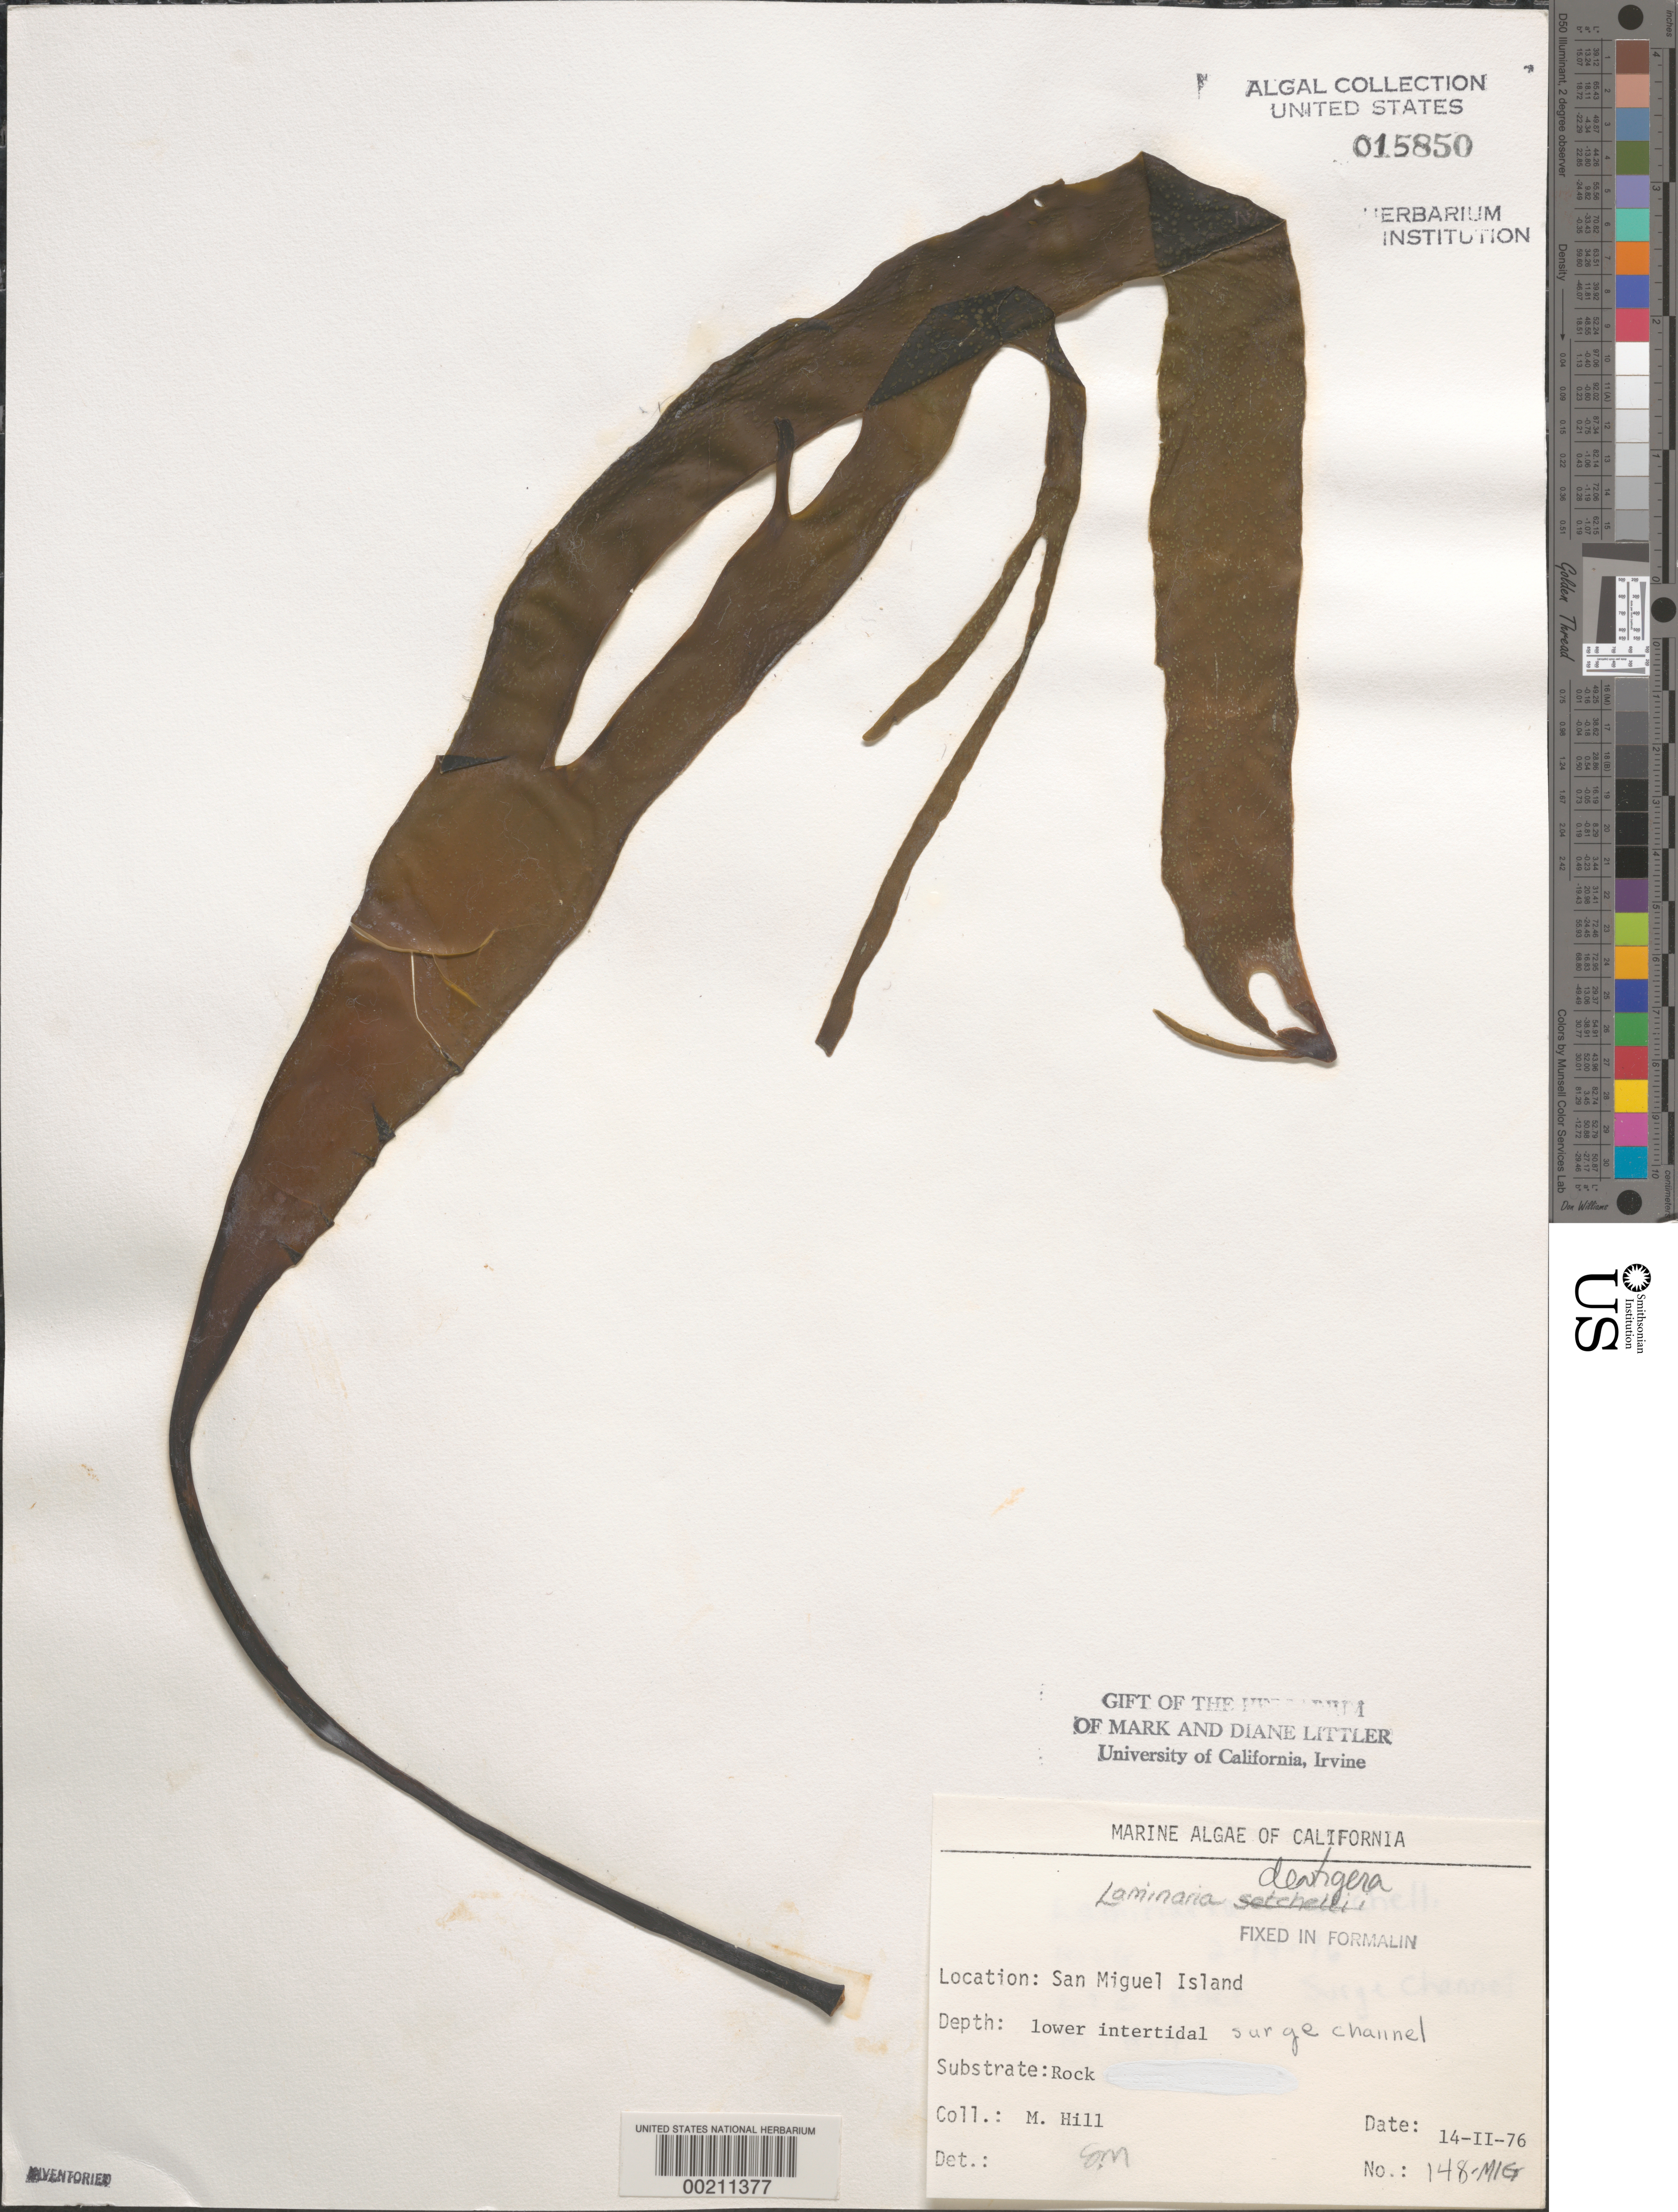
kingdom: Chromista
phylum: Ochrophyta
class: Phaeophyceae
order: Laminariales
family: Laminariaceae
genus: Laminaria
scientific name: Laminaria dentigera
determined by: Murray, S. N.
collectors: M. Hill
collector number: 148-mig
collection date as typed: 14 Feb 1976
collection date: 1976-02-14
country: United States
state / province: California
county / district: Santa Barbara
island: San Miguel Island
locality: Cuyler Harbor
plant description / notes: BLM-SOCALBIGHT Rocky Intertidal Survey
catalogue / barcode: US 15850